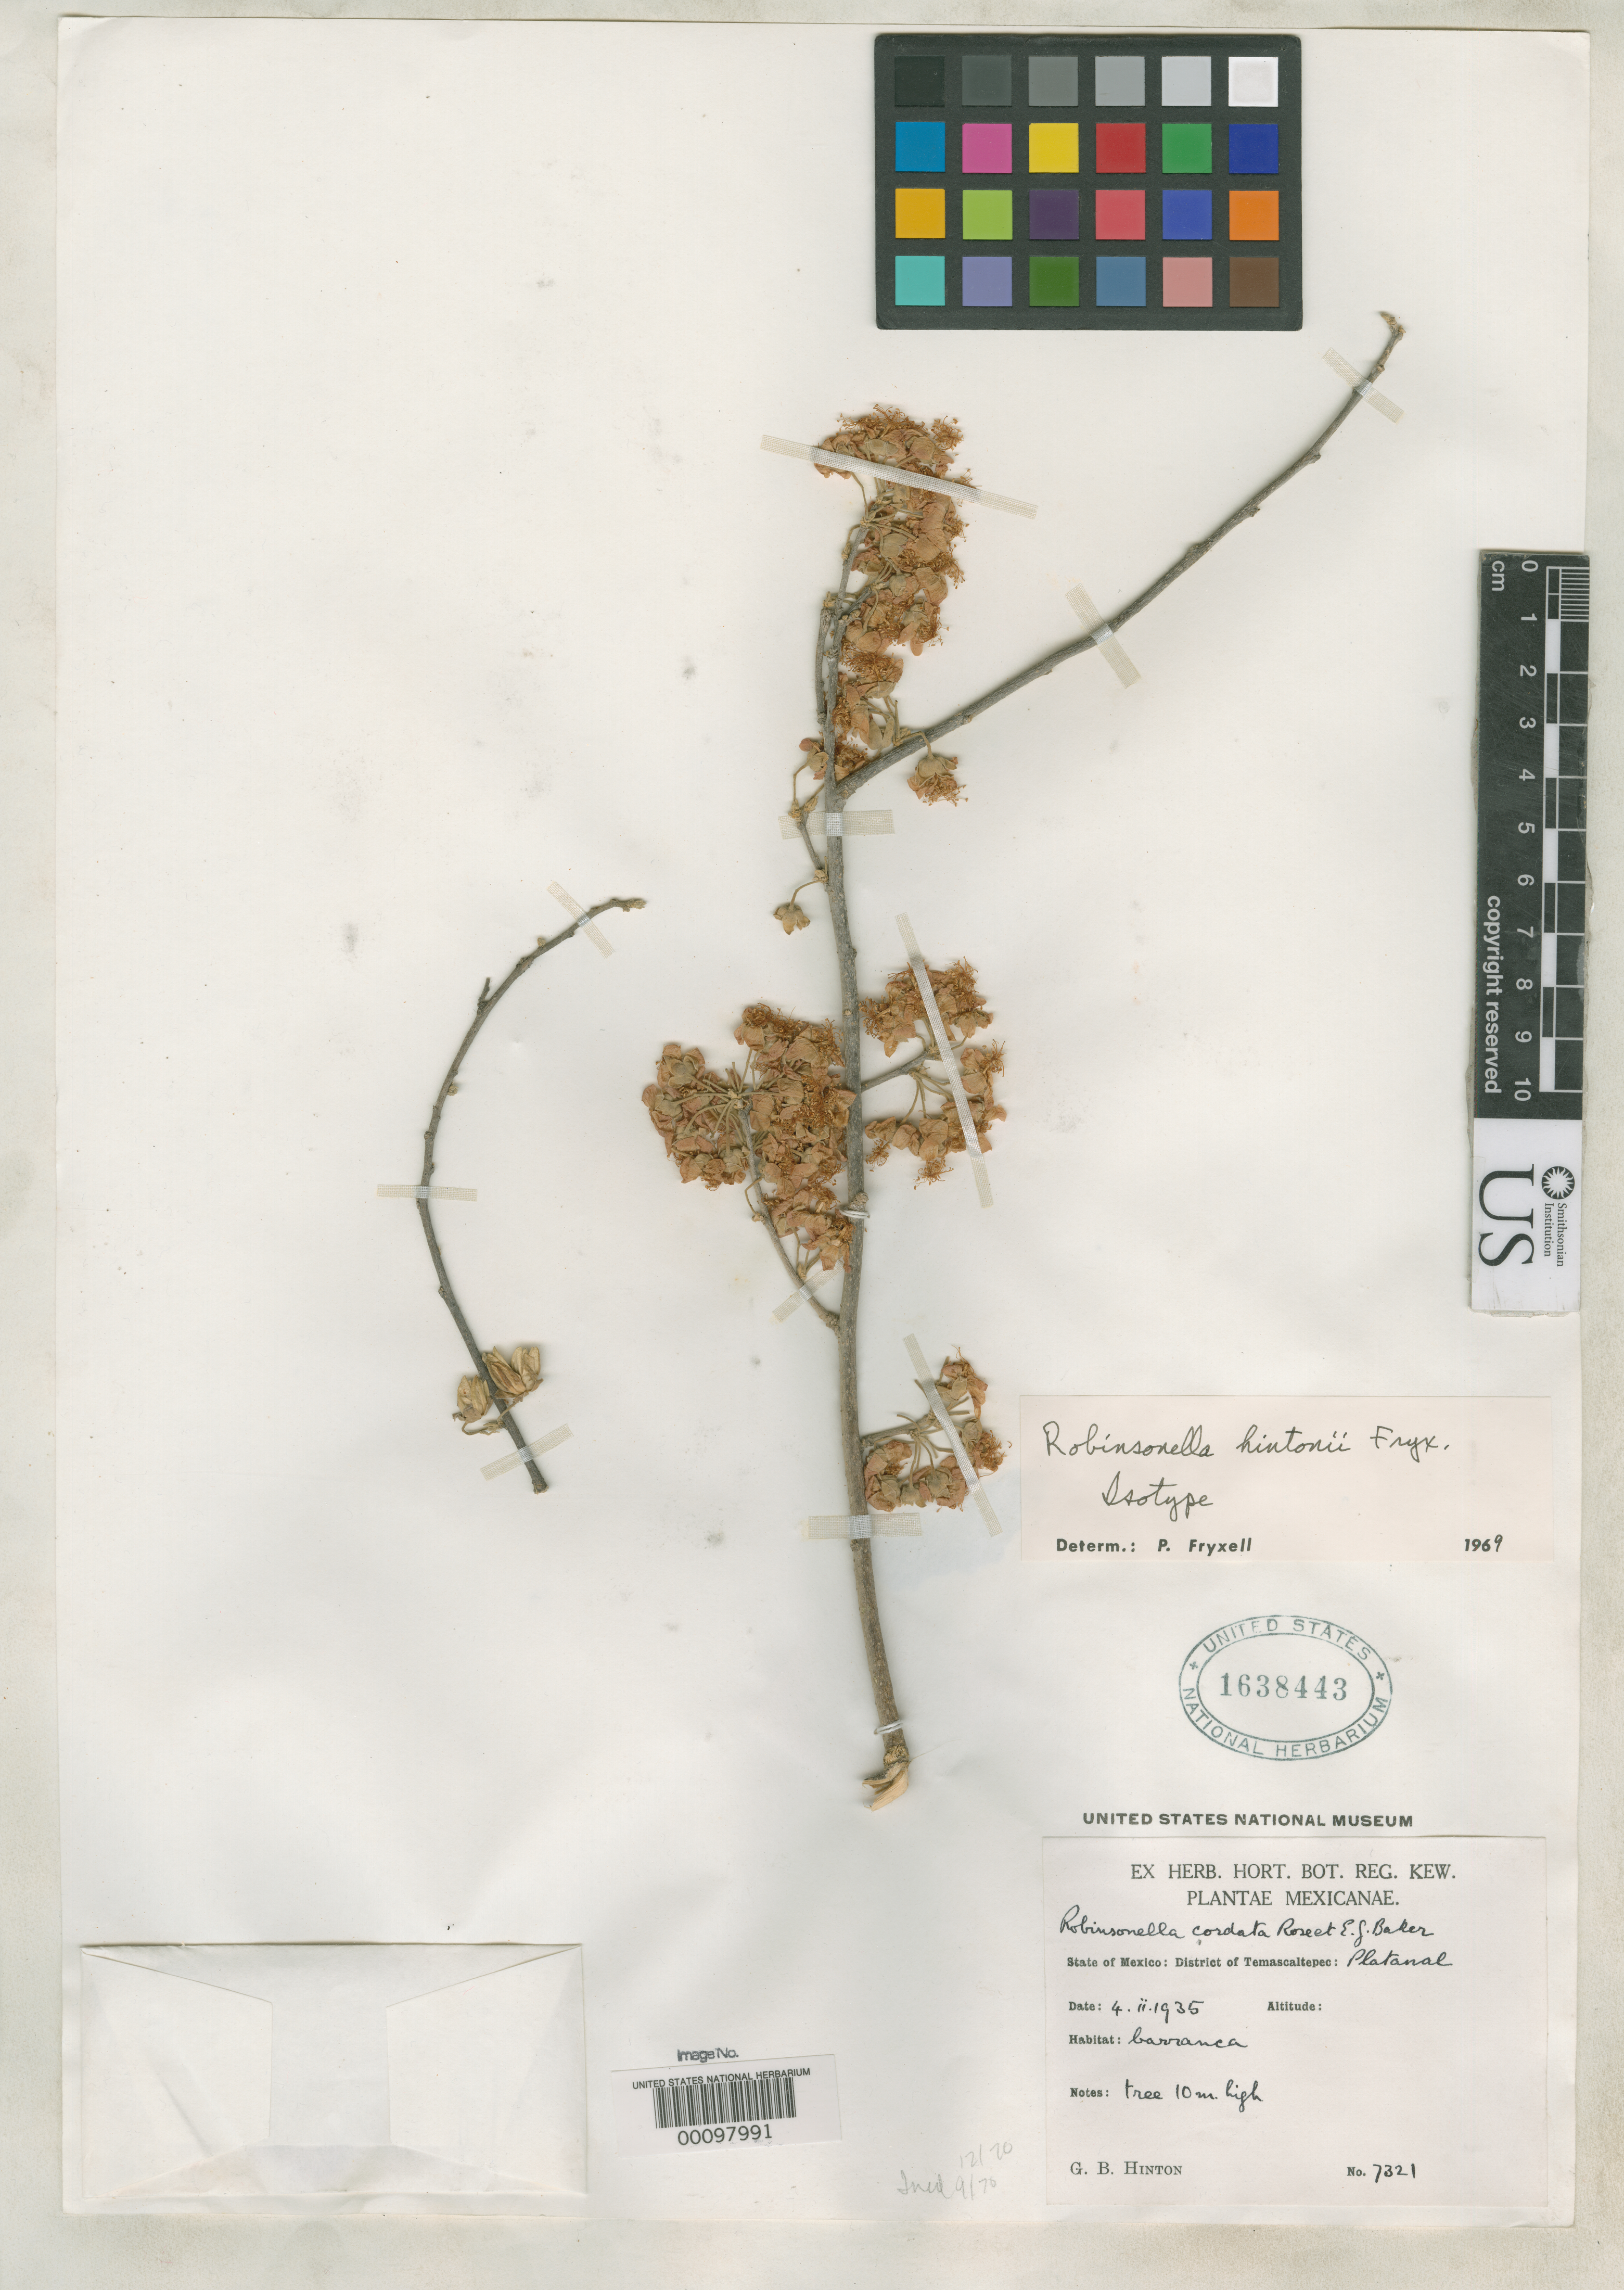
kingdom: Plantae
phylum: Tracheophyta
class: Magnoliopsida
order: Malvales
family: Malvaceae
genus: Robinsonella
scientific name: Robinsonella hintonii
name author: Fryxell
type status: Isotype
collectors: G. B. Hinton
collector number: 7321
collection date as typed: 04 Feb 1935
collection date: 1935-02-04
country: Mexico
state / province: México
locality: Platanal.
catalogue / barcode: US 1638443